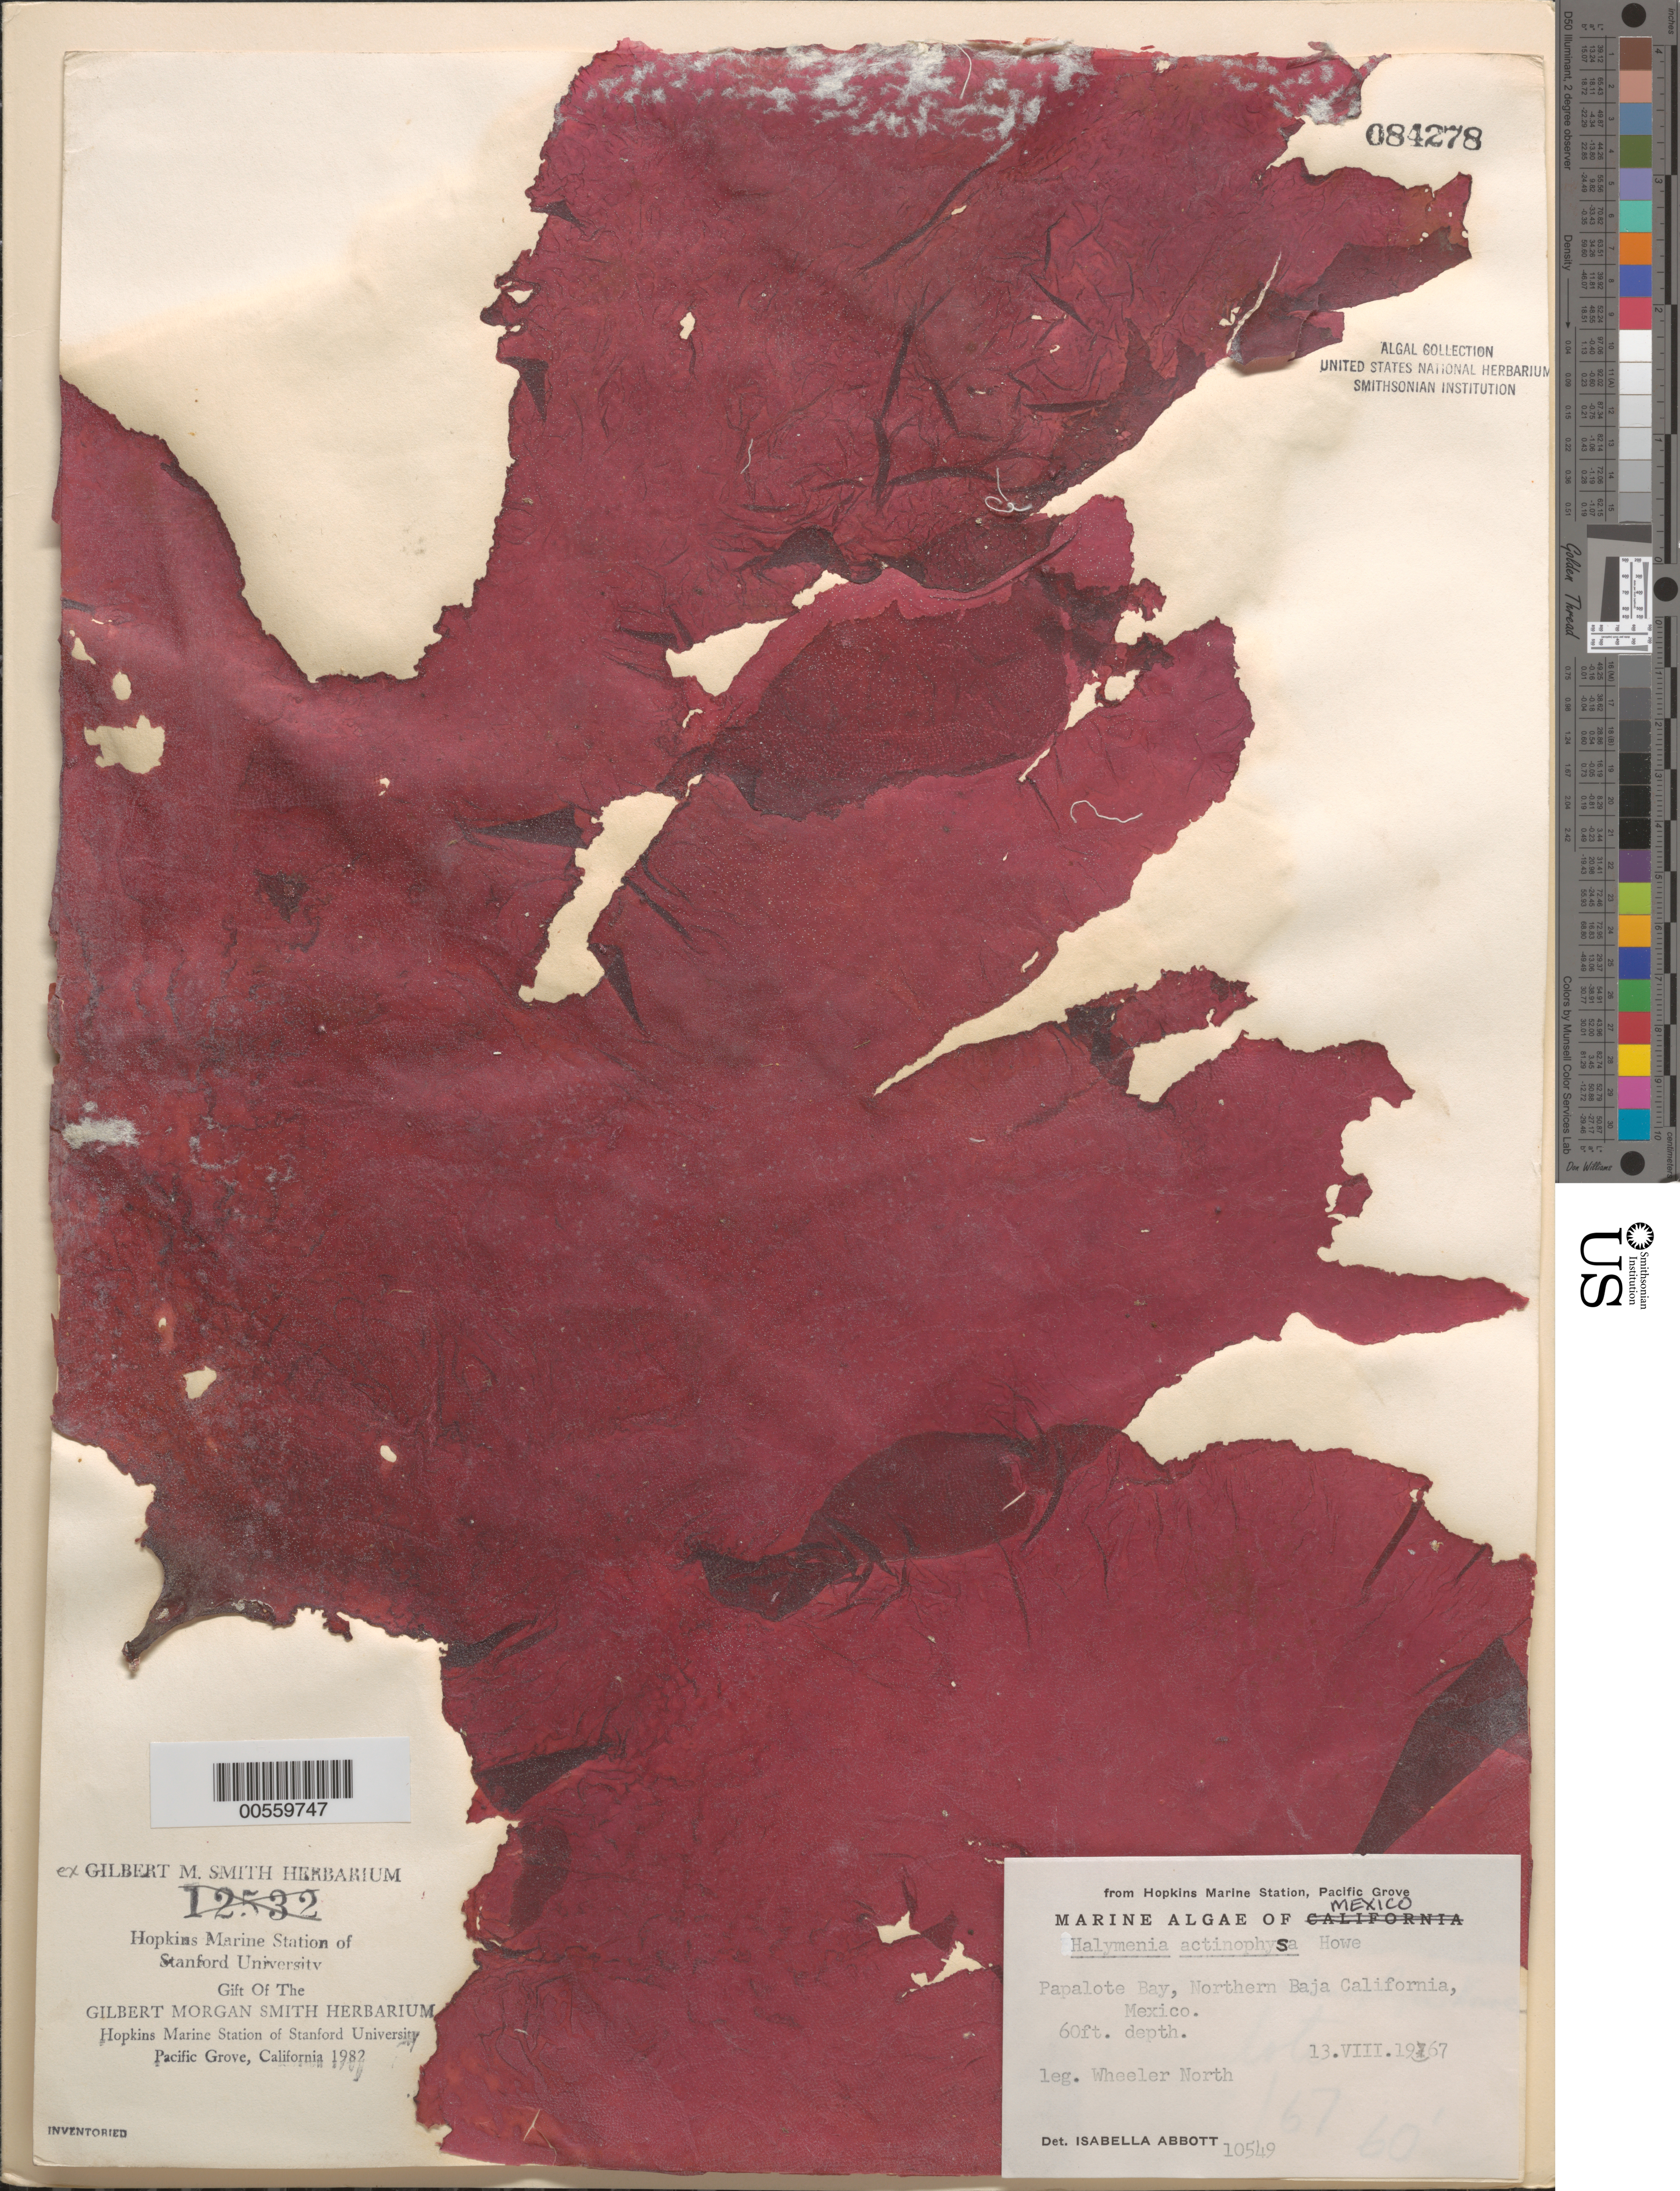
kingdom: Plantae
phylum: Rhodophyta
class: Florideophyceae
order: Halymeniales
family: Halymeniaceae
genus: Halymenia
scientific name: Halymenia actinophysa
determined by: Abbott, Isabella A.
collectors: W. North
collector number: IAA 10549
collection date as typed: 13 Aug 1967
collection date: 1967-08-13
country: Mexico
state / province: Baja California Norte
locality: Papolote Bay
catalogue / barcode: US 84278